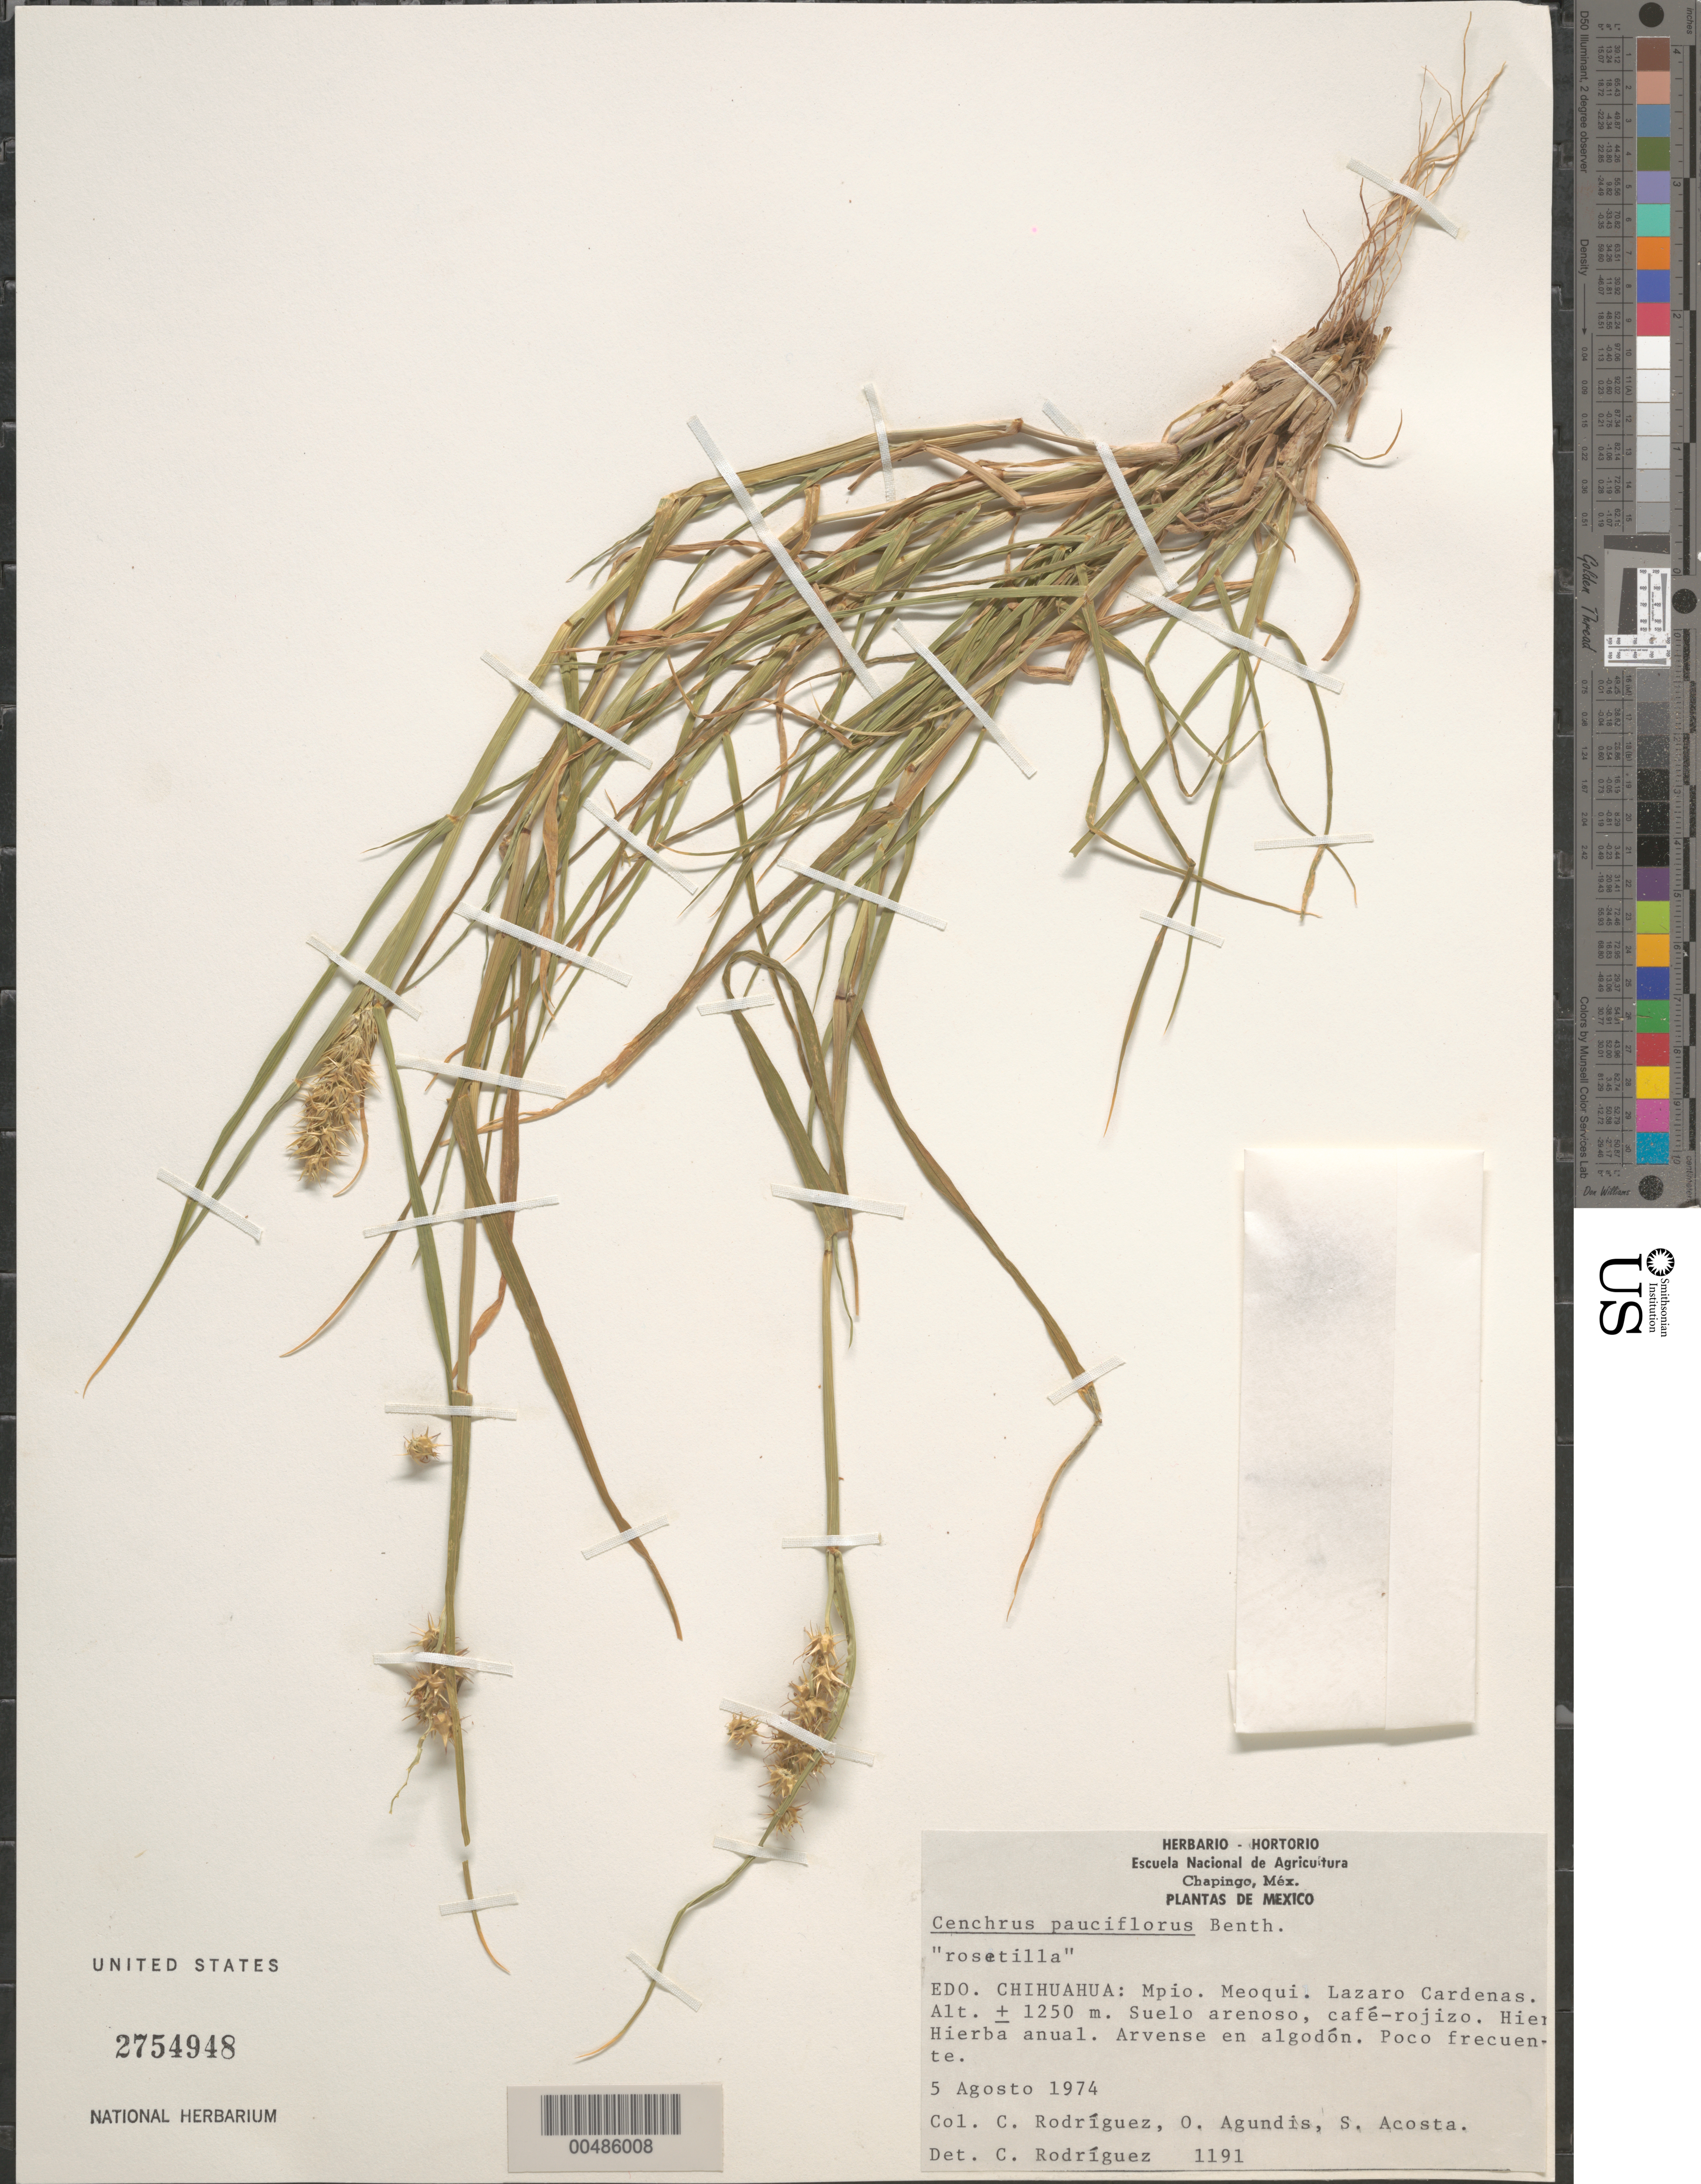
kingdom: Plantae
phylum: Tracheophyta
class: Liliopsida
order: Poales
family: Poaceae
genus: Cenchrus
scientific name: Cenchrus pauciflorus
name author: Benth.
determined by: Rodríguez, C.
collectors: C. Rodríguez, O. Agundis & S. Acosta Castellanos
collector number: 1191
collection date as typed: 5 Aug 1974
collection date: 1974-08-05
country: Mexico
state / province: Chihuahua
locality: Mpio. Meoqui, Lazaro Cardenas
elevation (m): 1250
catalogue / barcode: US 2754948